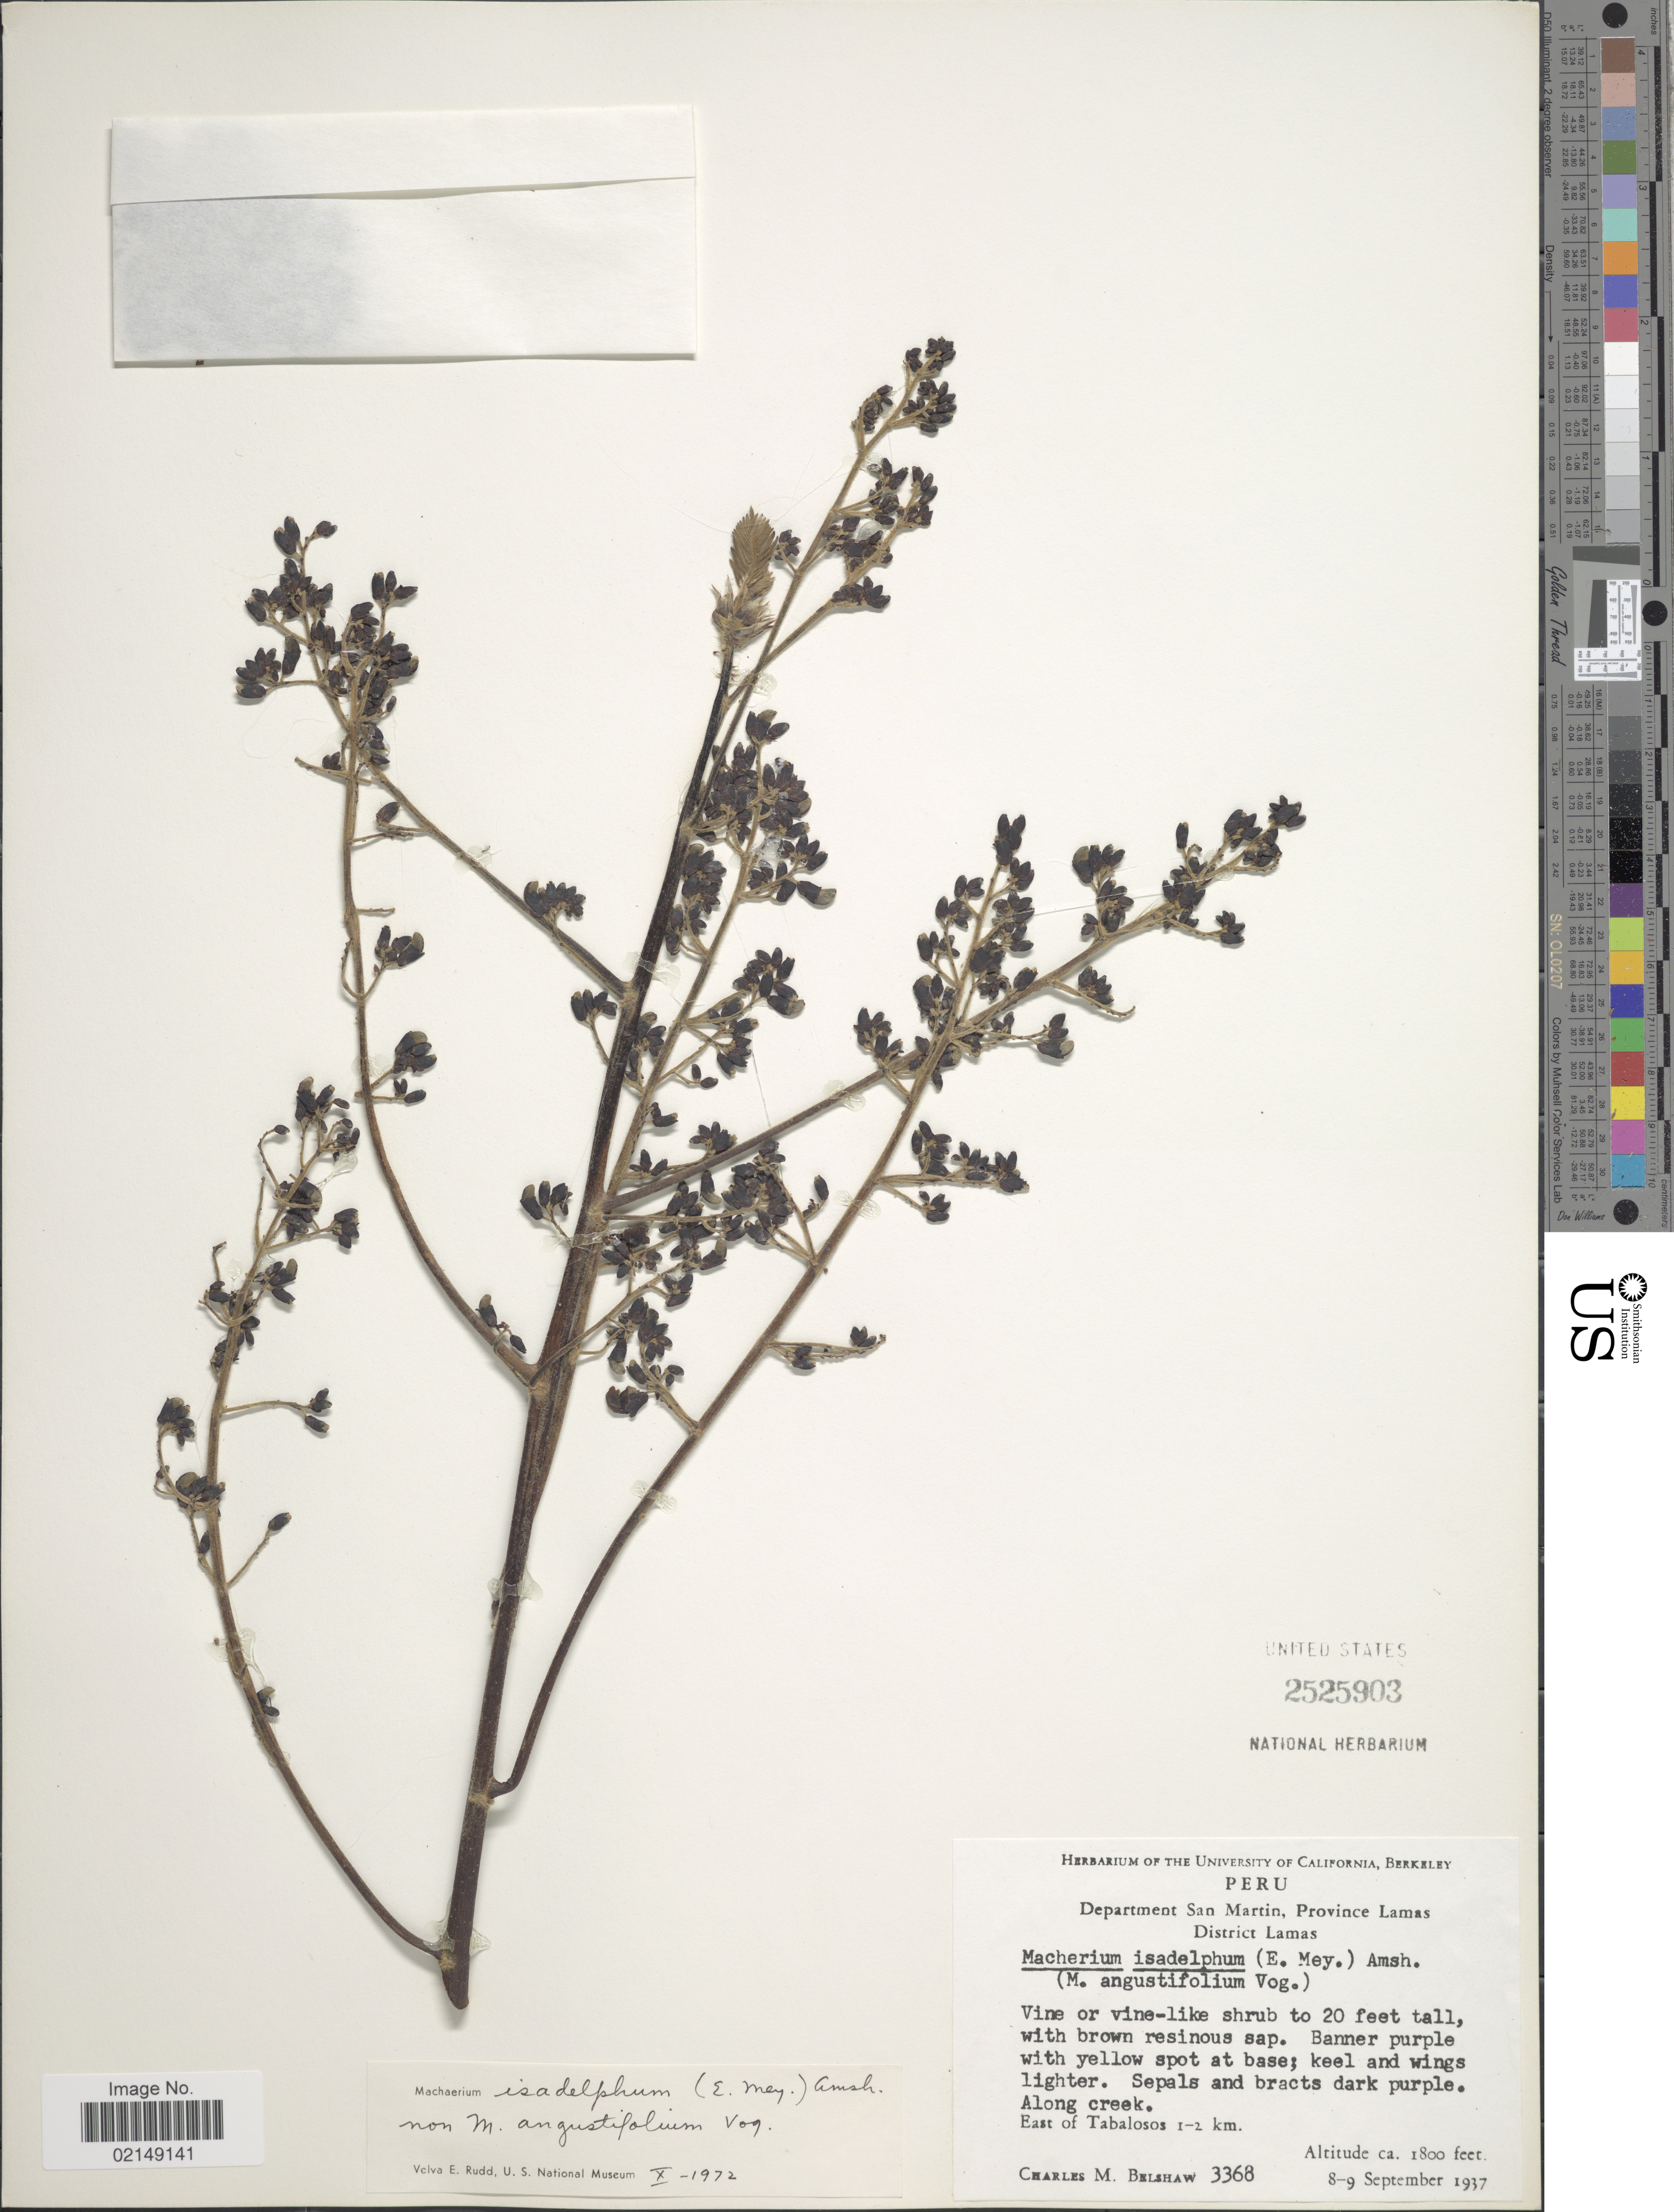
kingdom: Plantae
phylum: Tracheophyta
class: Magnoliopsida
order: Fabales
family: Fabaceae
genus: Machaerium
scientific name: Machaerium isadelphum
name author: (E. Mey.) Amshoff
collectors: C. Shaw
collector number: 3368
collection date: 1937-09-08/1937-09-09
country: Peru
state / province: San Martín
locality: Province Lamas, District Lamas, along creek, east of Tabalosos 1-2 km.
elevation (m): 549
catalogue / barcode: US 2525903